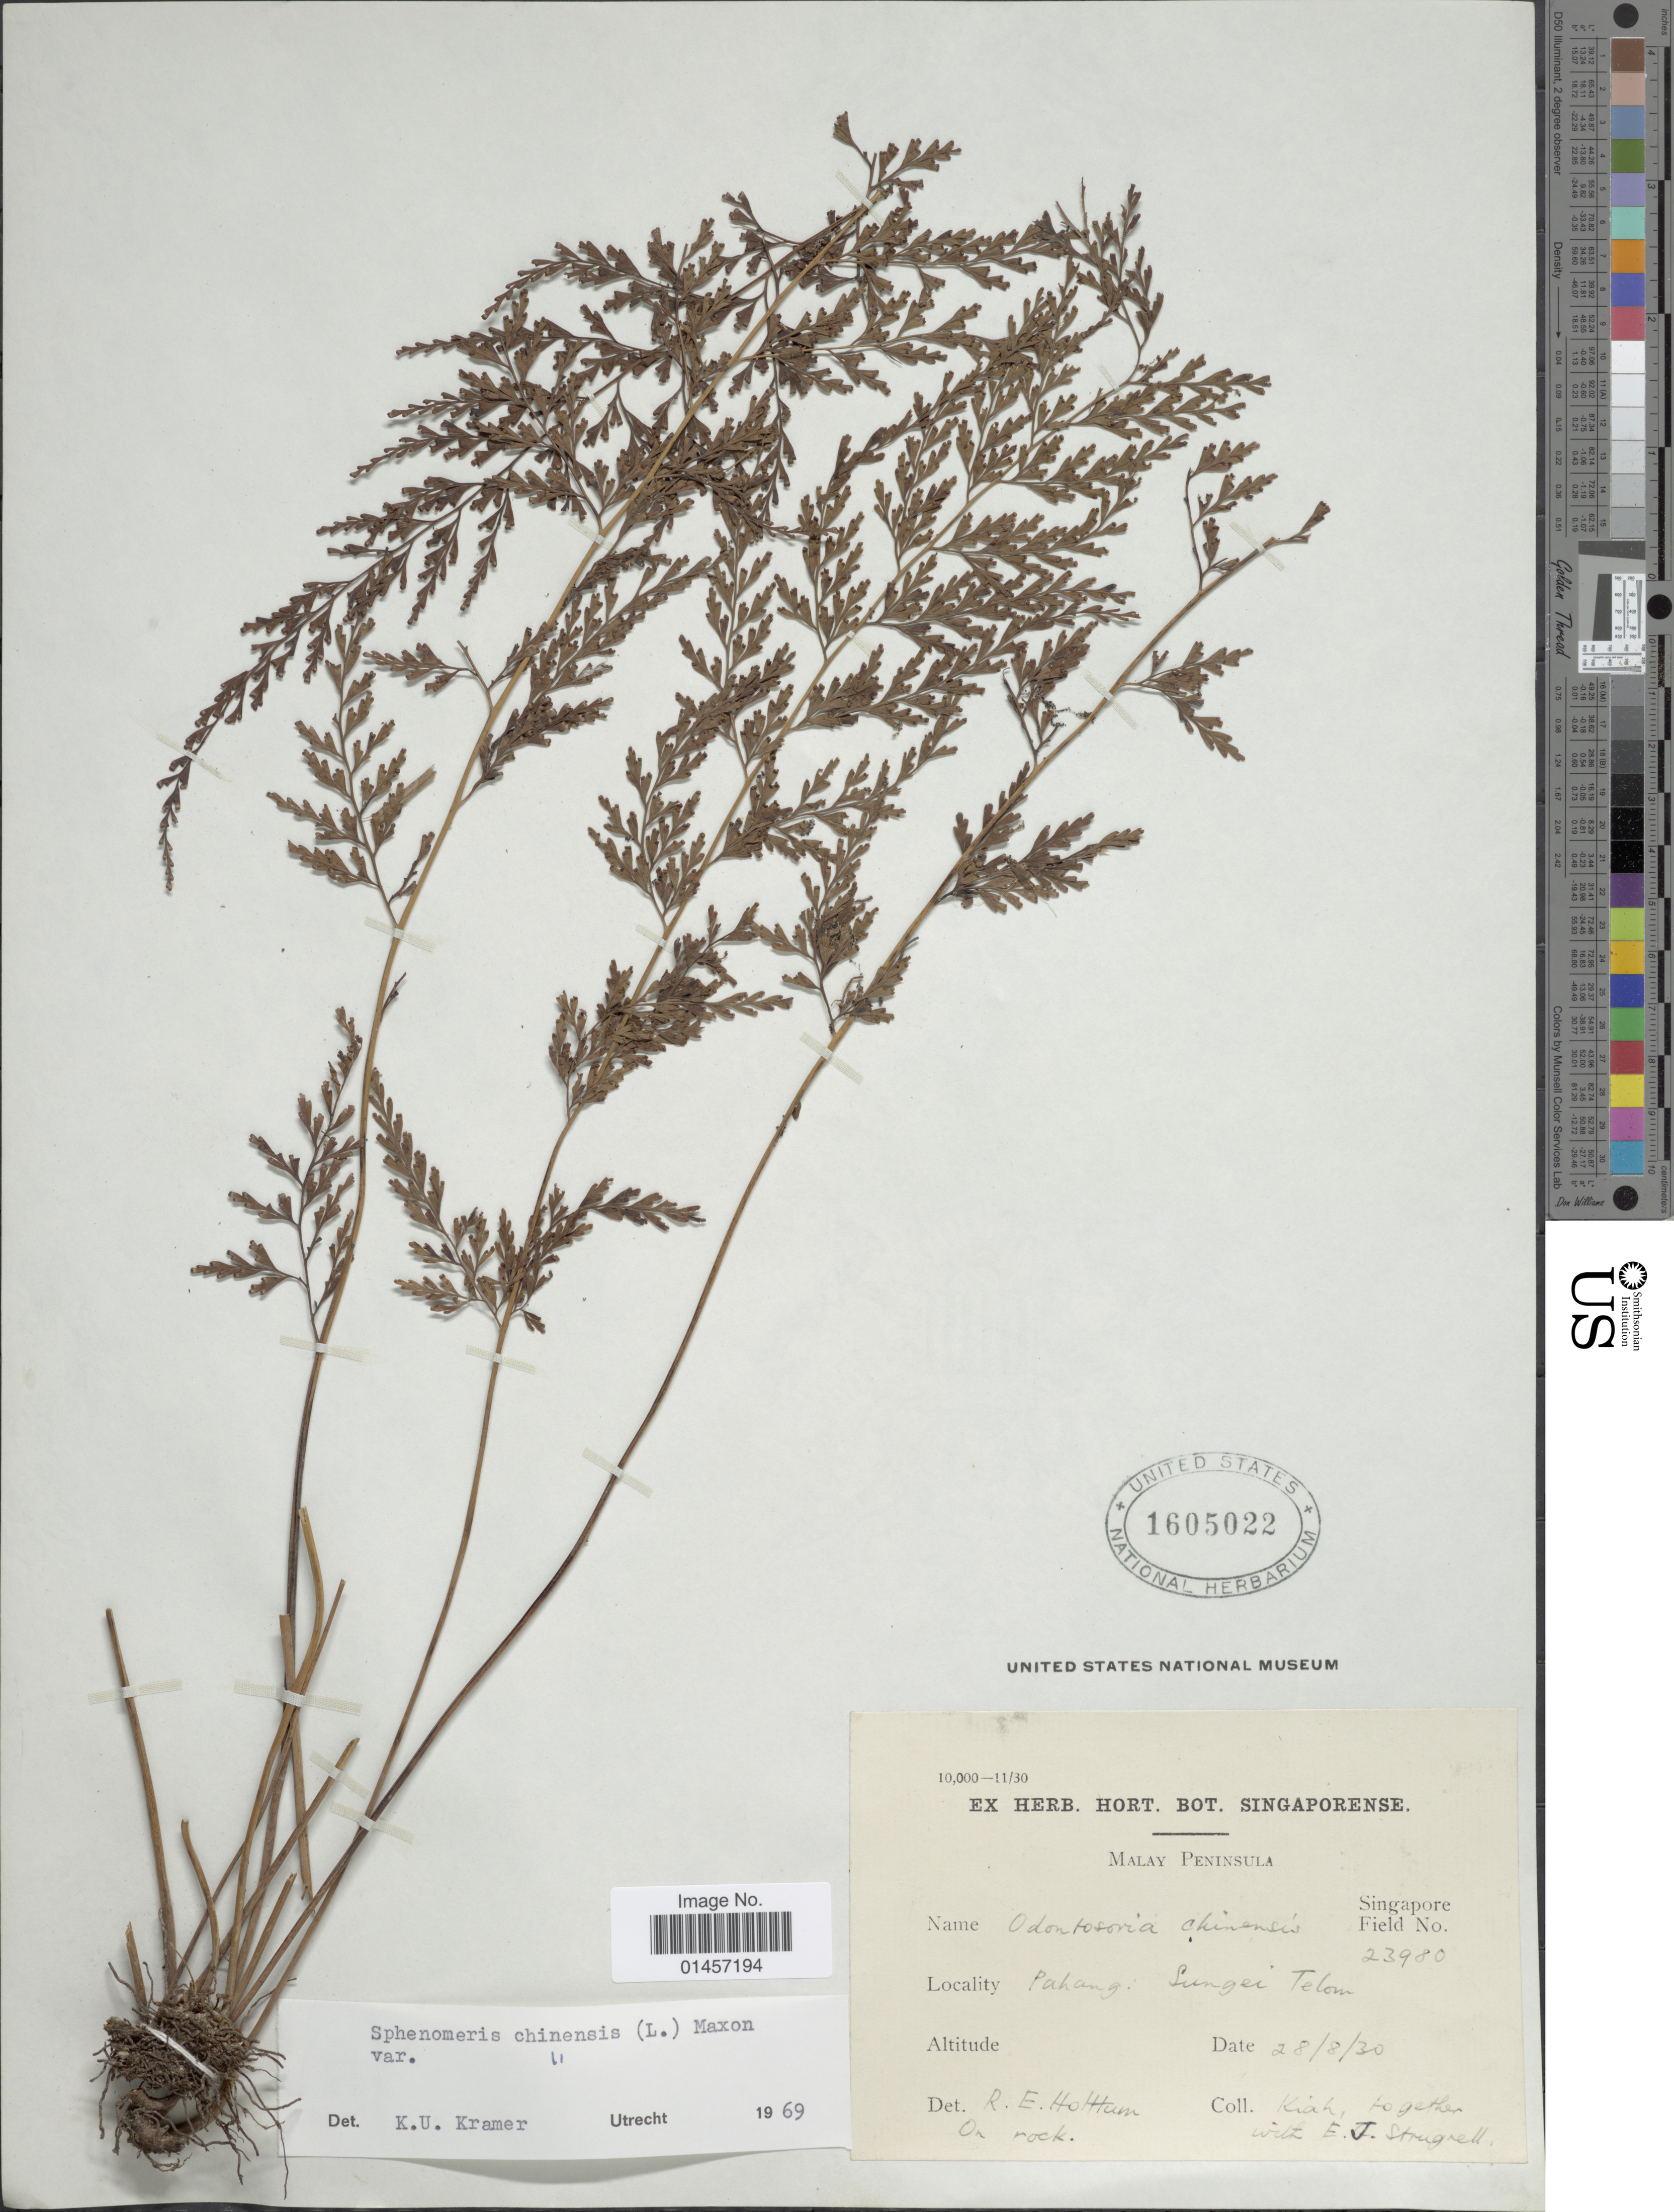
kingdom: Plantae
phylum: Tracheophyta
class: Polypodiopsida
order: Polypodiales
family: Lindsaeaceae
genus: Sphenomeris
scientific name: Sphenomeris chinensis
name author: (L.) Maxon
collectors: -. Kiah & E. Strugnell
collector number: Singapore Field 23980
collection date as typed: Transcribed d/m/y: 28/8/30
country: Malaysia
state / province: Pahang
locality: Pahang: Sungei Telow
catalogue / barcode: US 1605022